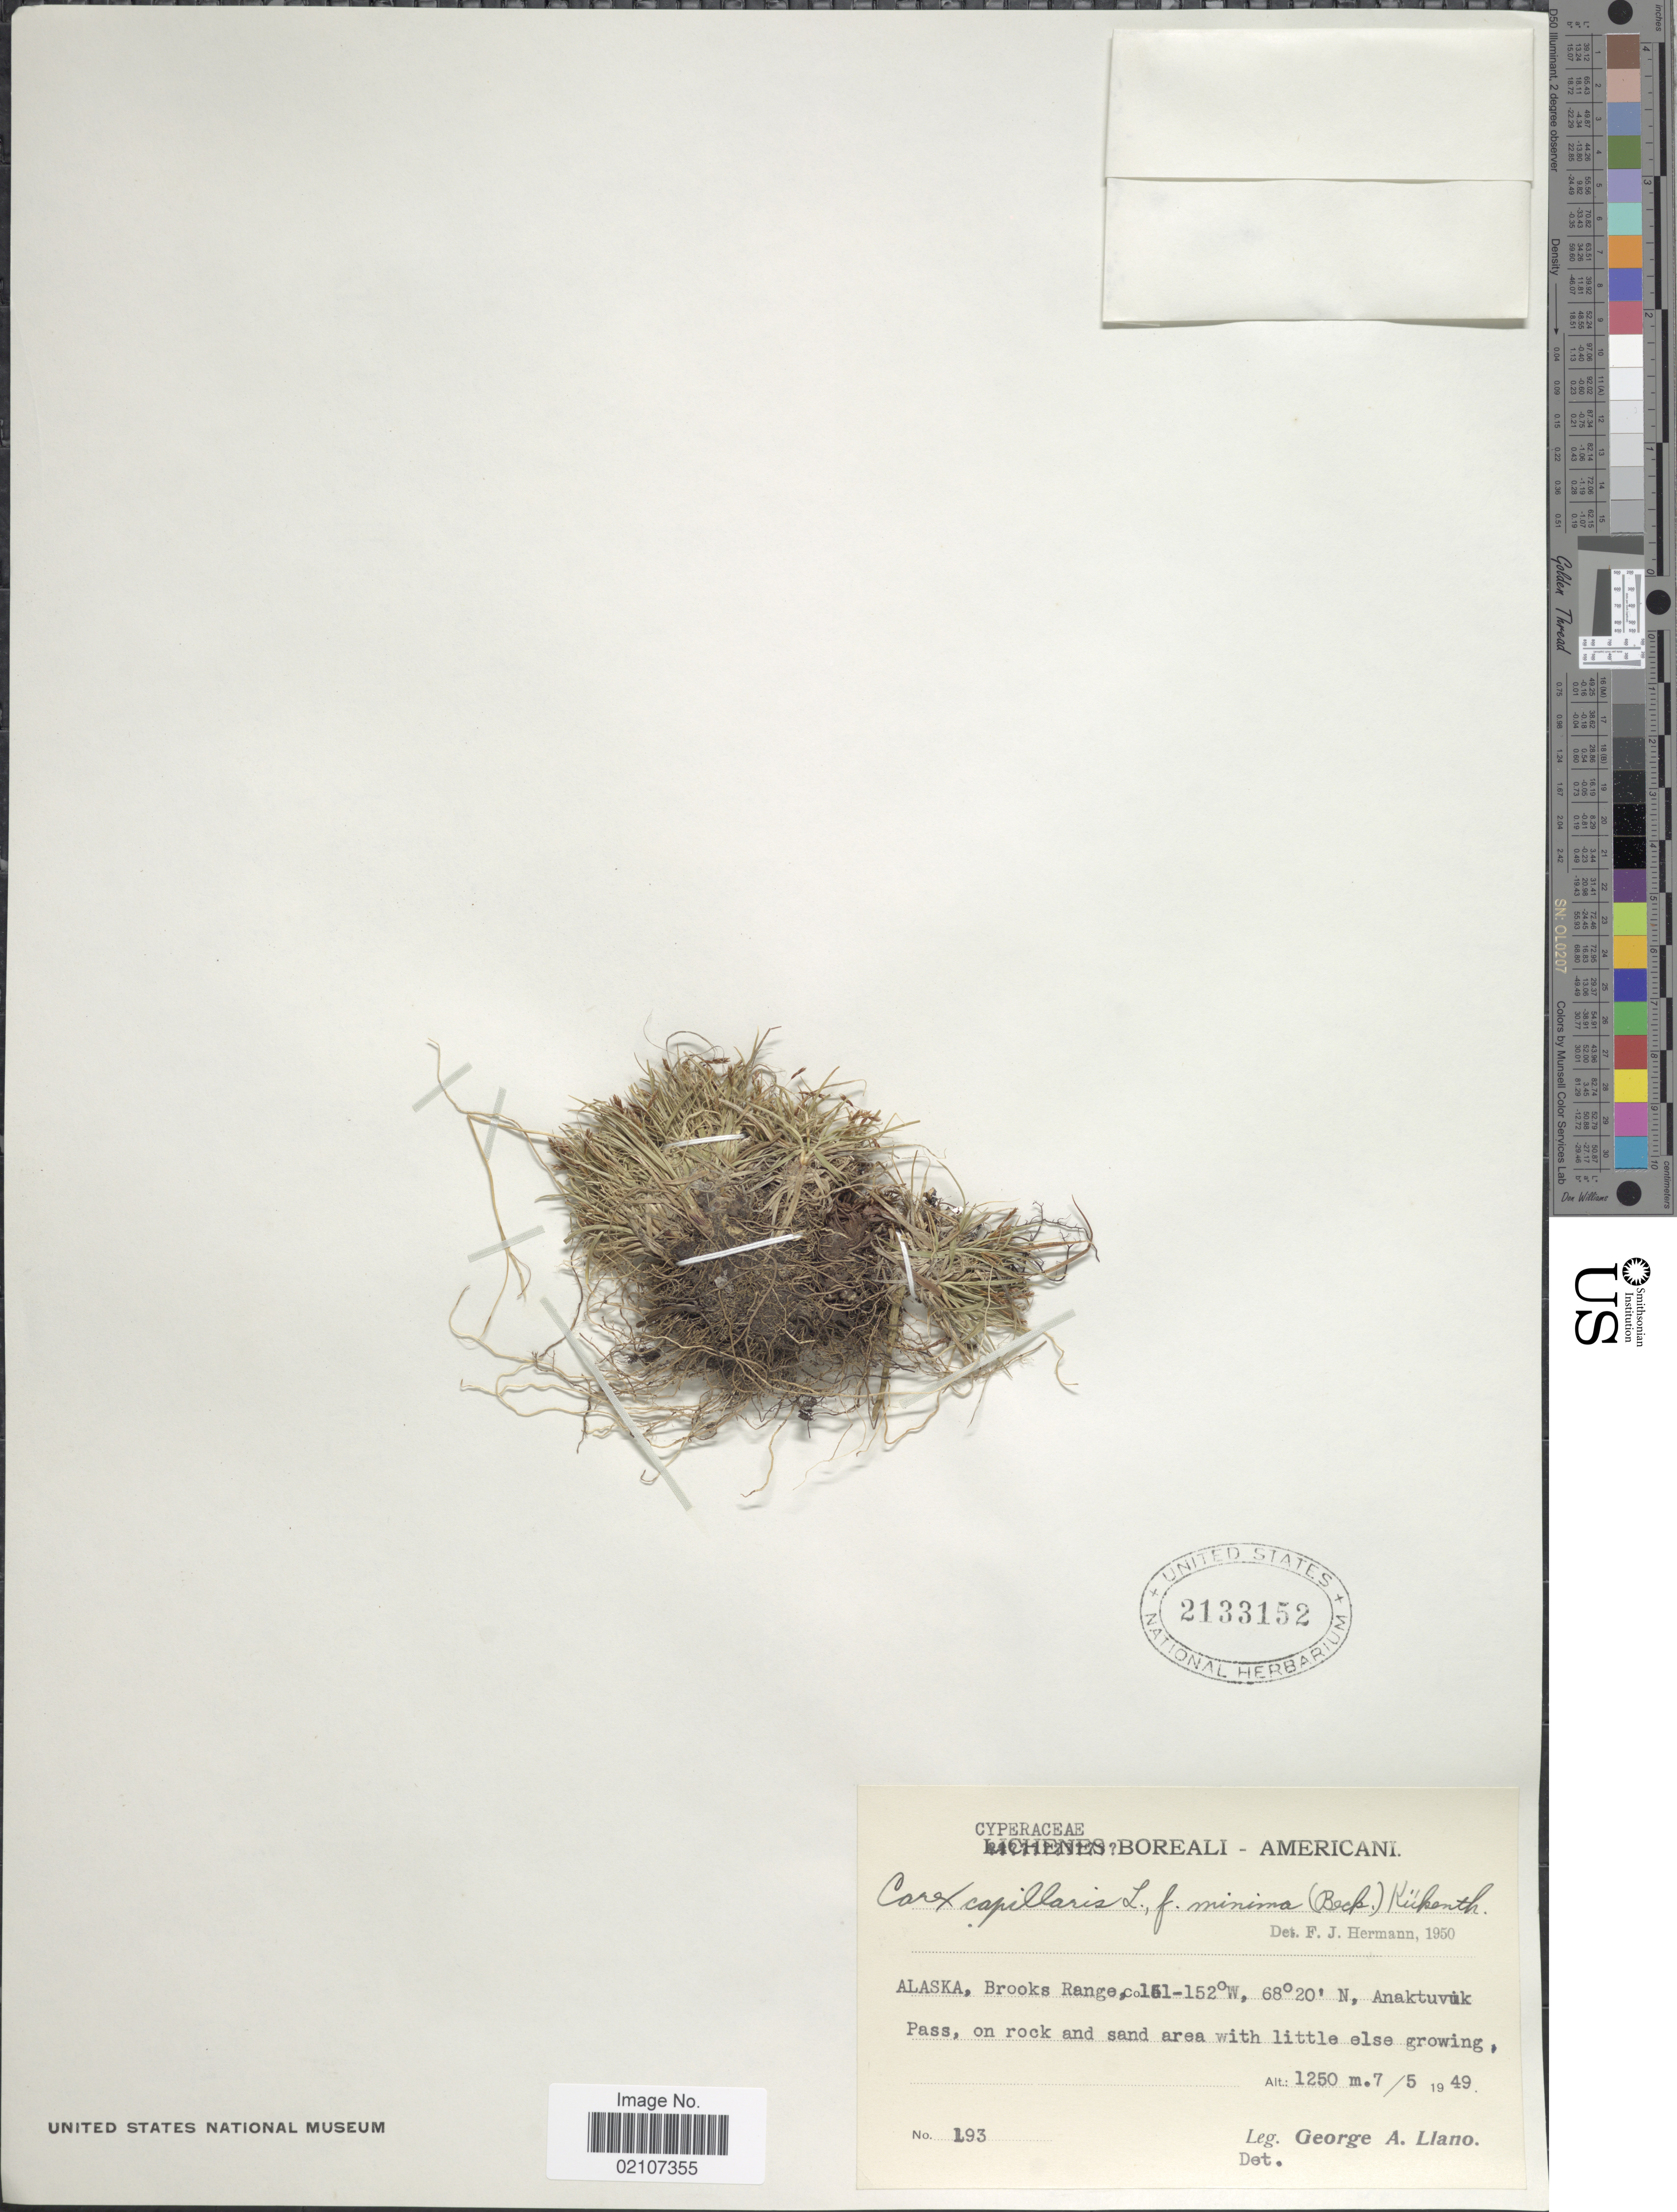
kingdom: Plantae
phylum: Tracheophyta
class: Liliopsida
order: Poales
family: Cyperaceae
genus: Carex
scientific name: Carex capillaris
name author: L.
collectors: G. Llano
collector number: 193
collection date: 1949-07-05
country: United States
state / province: Alaska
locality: Brooks Range, Anaktuvuk Pass, on rock and sand area with little else growing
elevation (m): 1250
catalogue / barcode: US 2133152